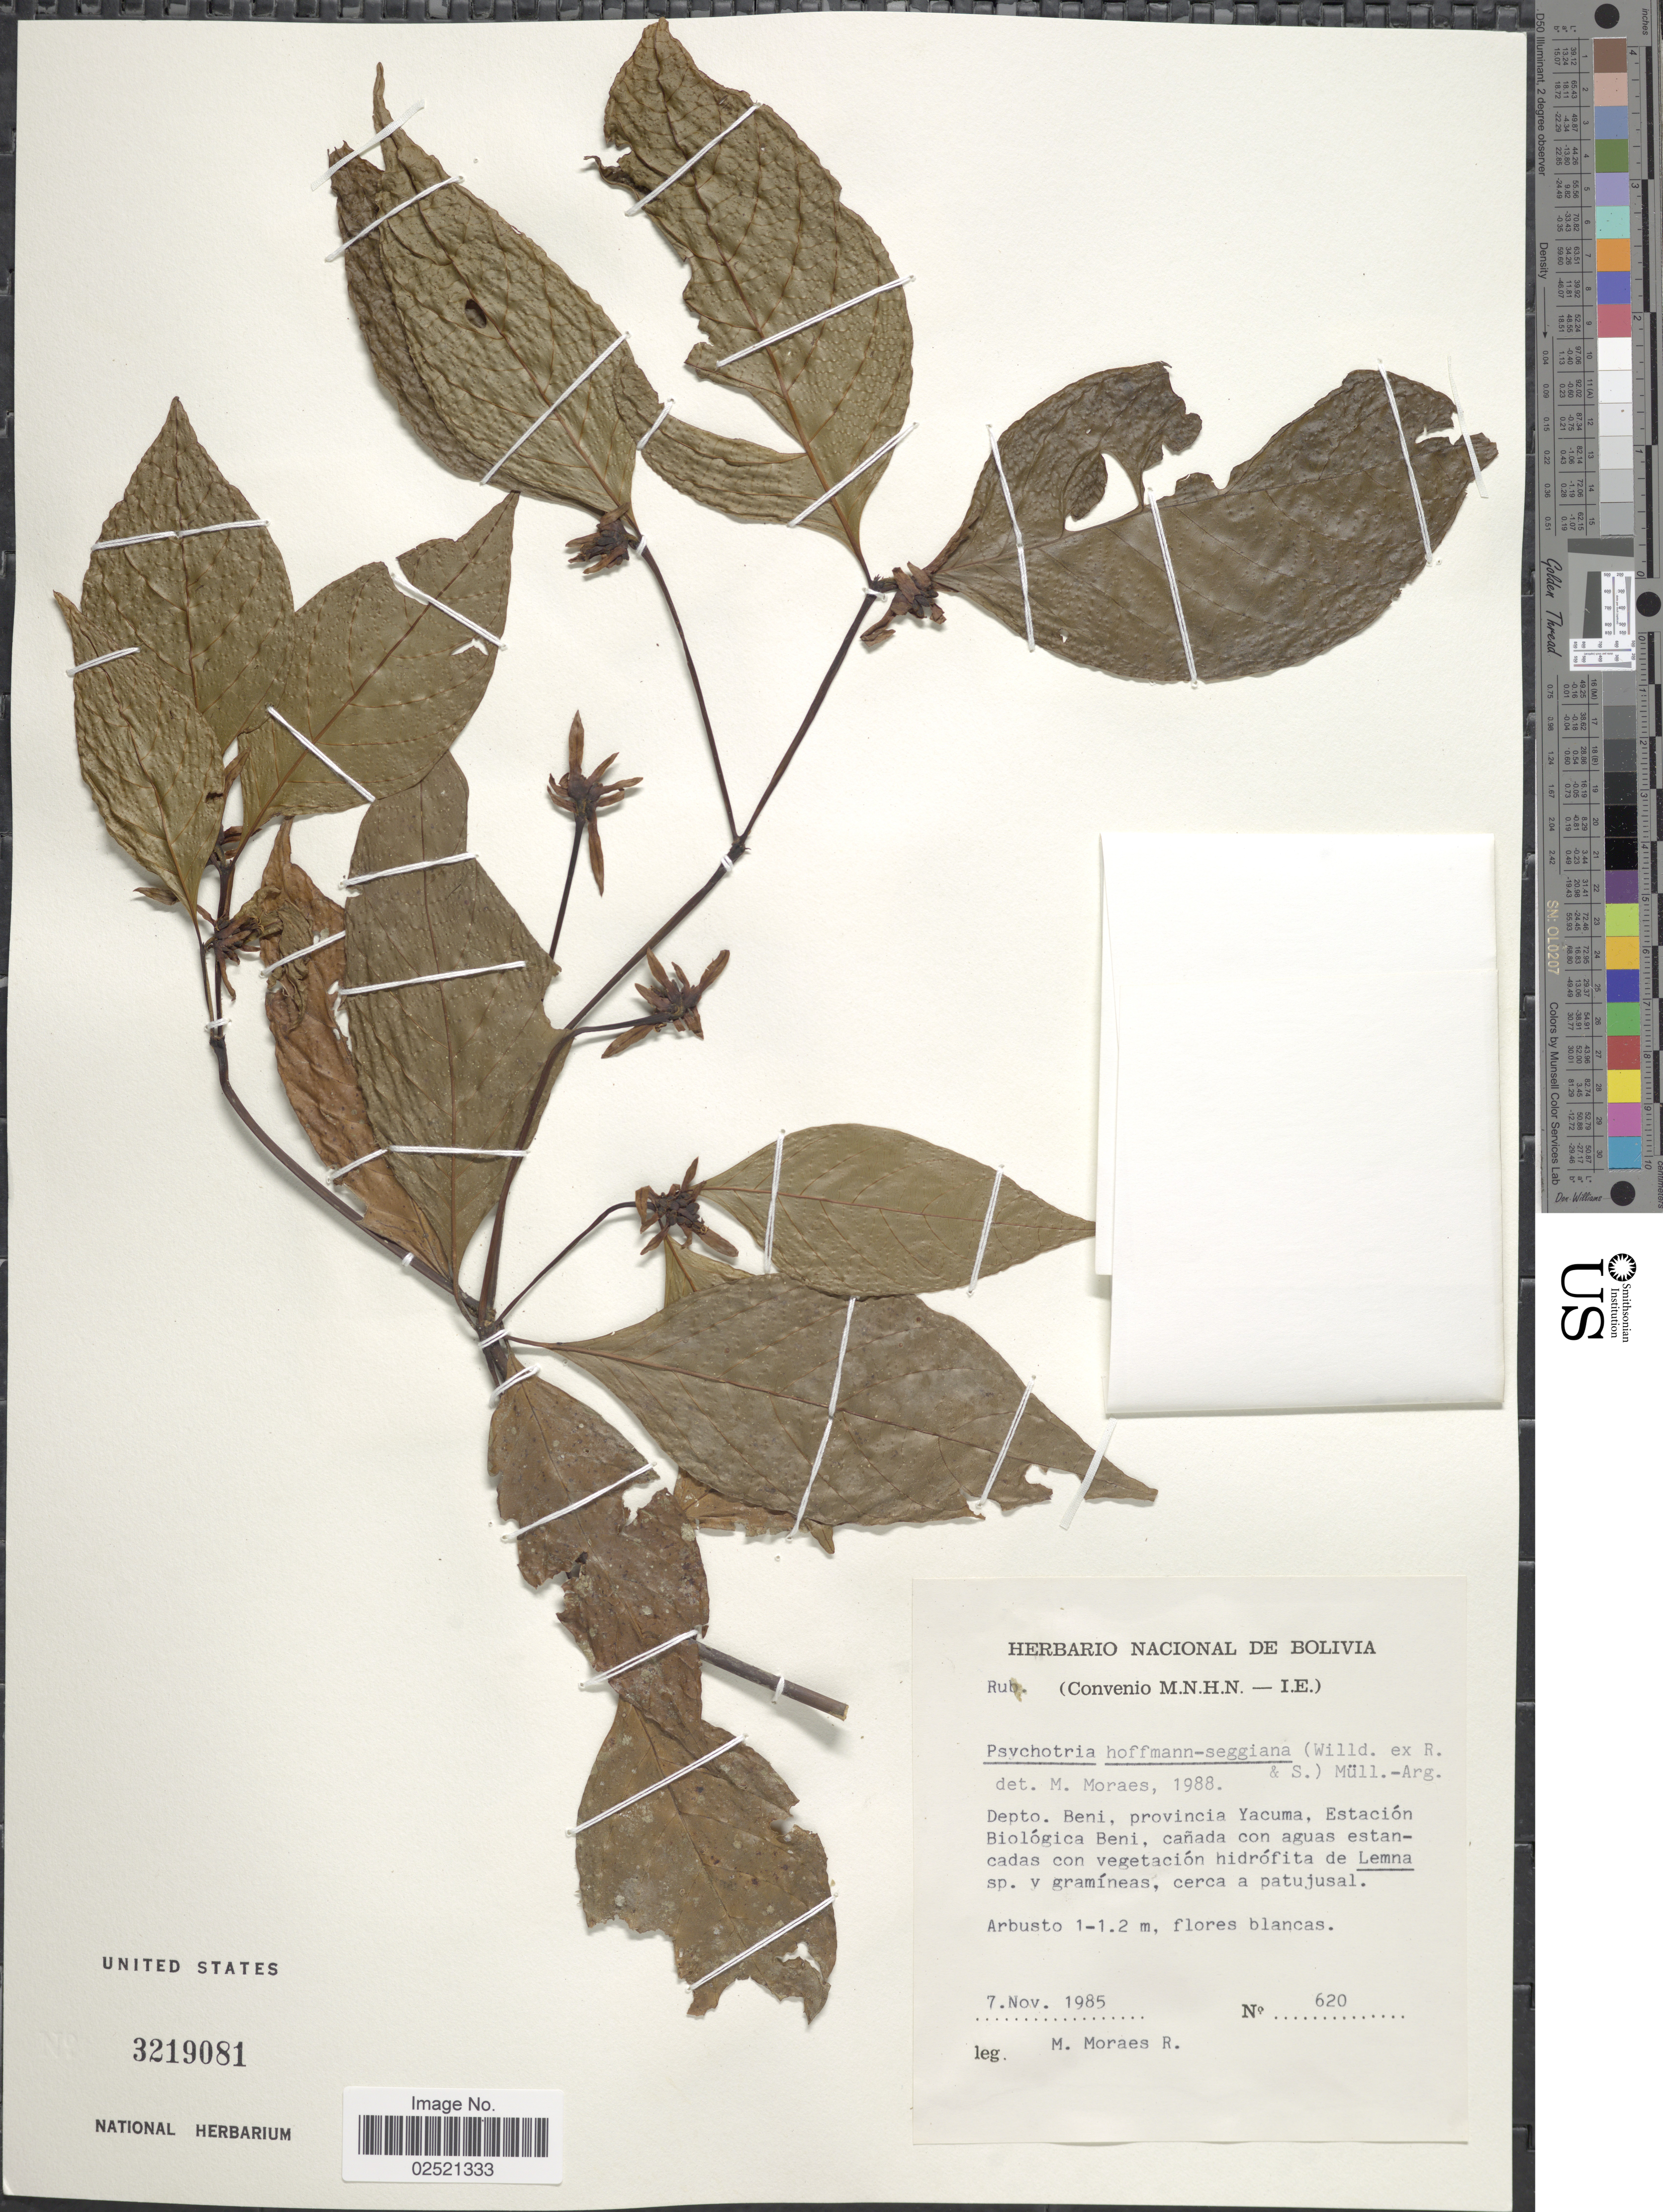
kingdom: Plantae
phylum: Tracheophyta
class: Magnoliopsida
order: Gentianales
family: Rubiaceae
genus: Psychotria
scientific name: Psychotria hoffmannseggiana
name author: (Willd. ex Roem. & Schult.) Müll. Arg.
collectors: M. Moraes R.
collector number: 620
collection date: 1985-11-07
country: Bolivia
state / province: Beni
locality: Provincia Yacuma, Estacion Biologica Beni.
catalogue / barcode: US 3219081